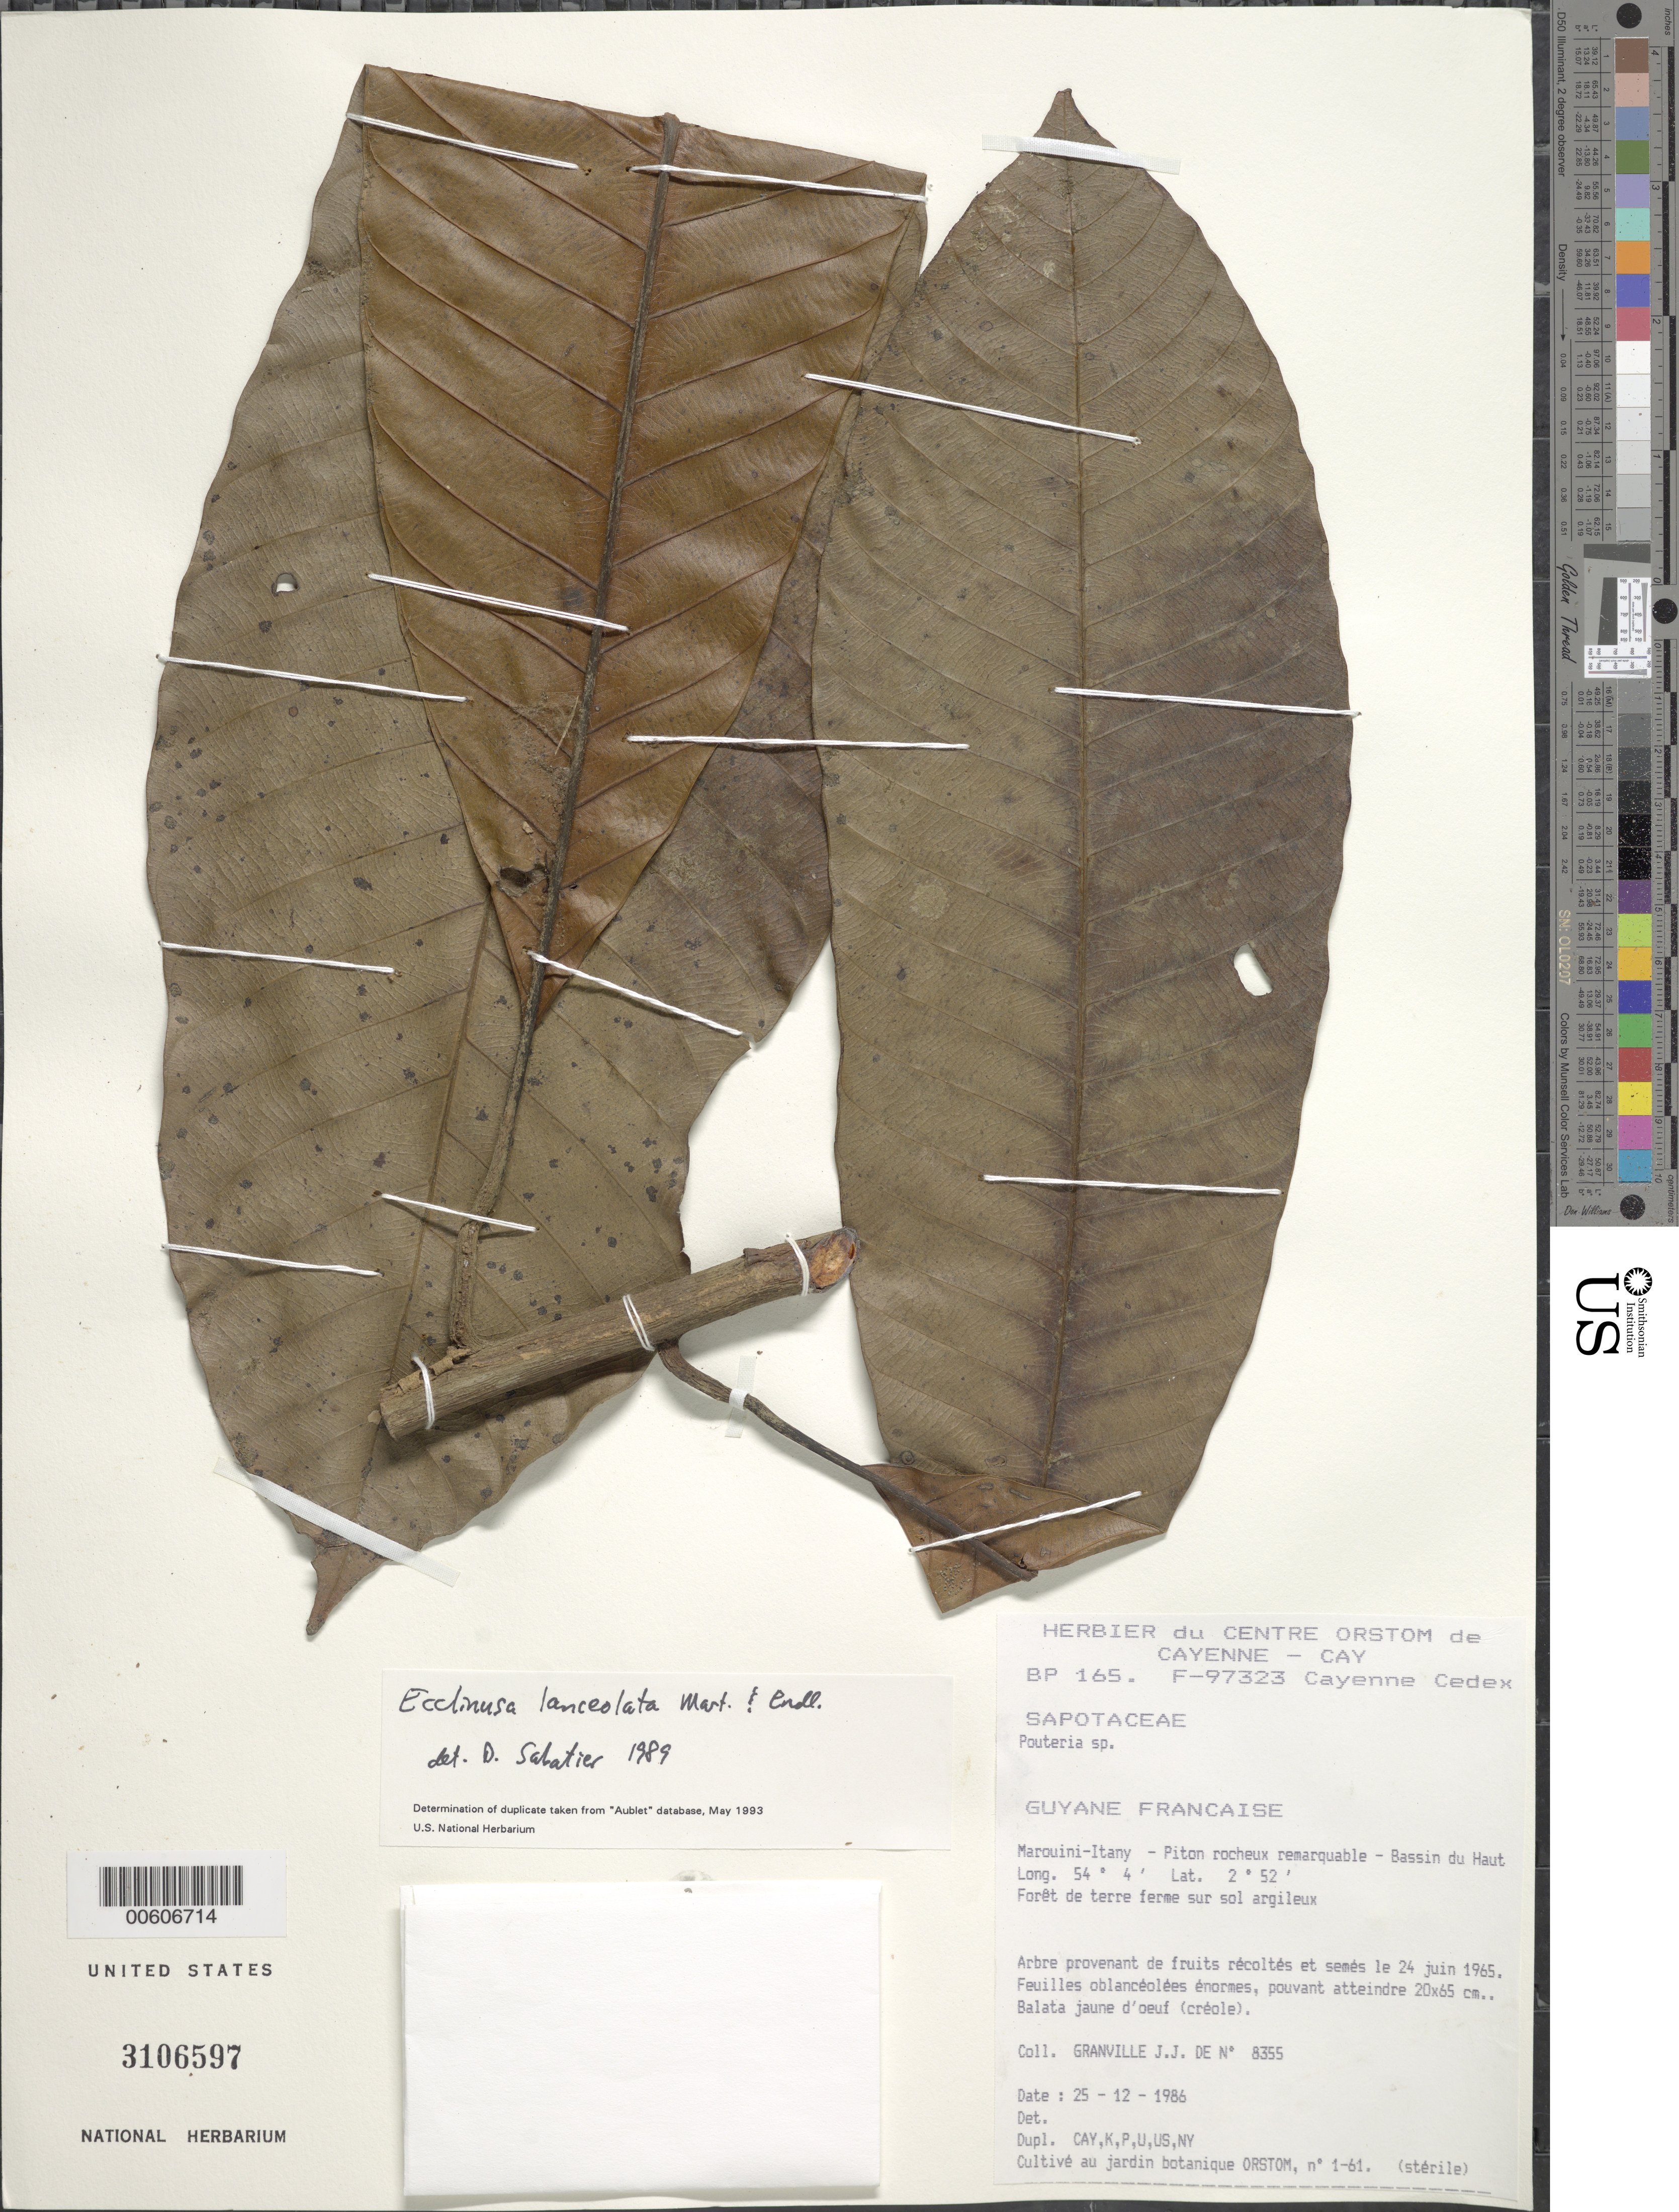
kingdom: Plantae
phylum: Tracheophyta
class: Magnoliopsida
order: Ericales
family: Sapotaceae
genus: Ecclinusa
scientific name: Ecclinusa lanceolata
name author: (Mart. & Eichler) Pierre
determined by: Sabatier, D.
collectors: J.-J. de Granville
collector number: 8355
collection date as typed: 25-Dec-86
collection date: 1986-12-25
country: French Guiana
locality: Bassin du Haut-Marouini, Marouini-l'Itany, 'Piton rocheux remarquable'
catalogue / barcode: US 3106597